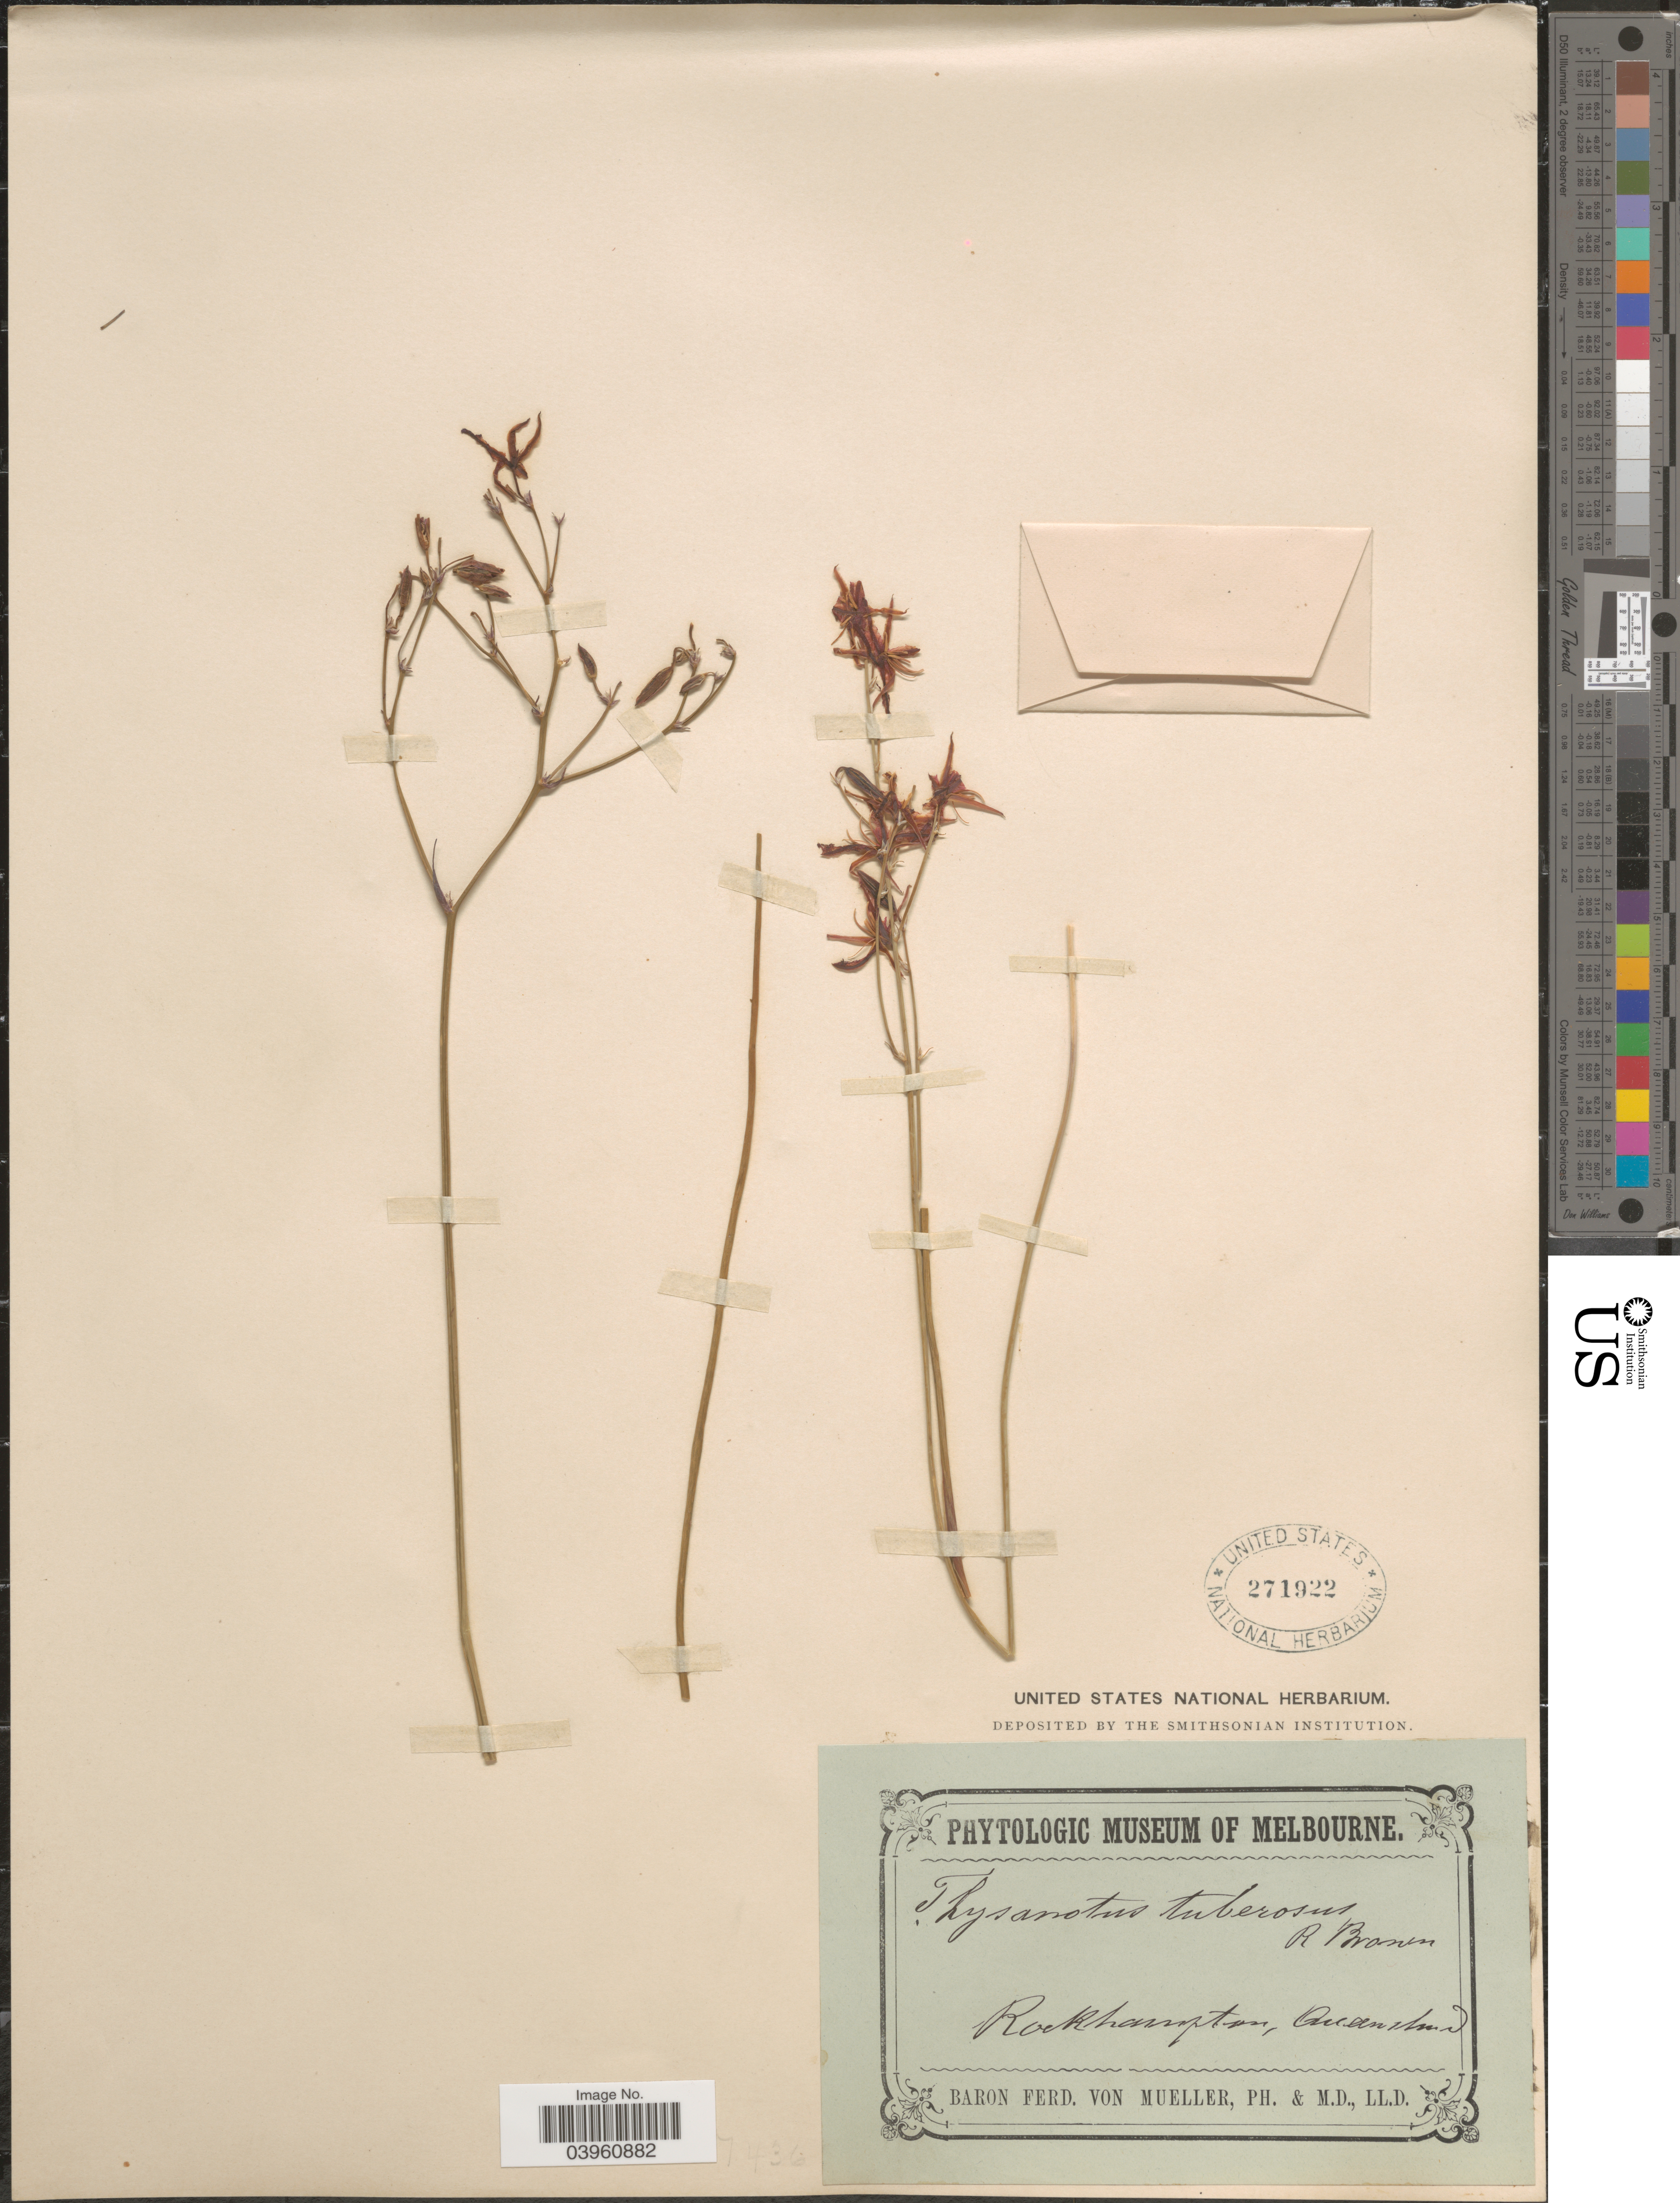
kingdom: Plantae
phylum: Tracheophyta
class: Liliopsida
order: Asparagales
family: Asparagaceae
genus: Thysanotus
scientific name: Thysanotus tuberosus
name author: R. Br.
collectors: F. von Mueller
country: Australia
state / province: Queensland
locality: Rockhampton.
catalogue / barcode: US 271922